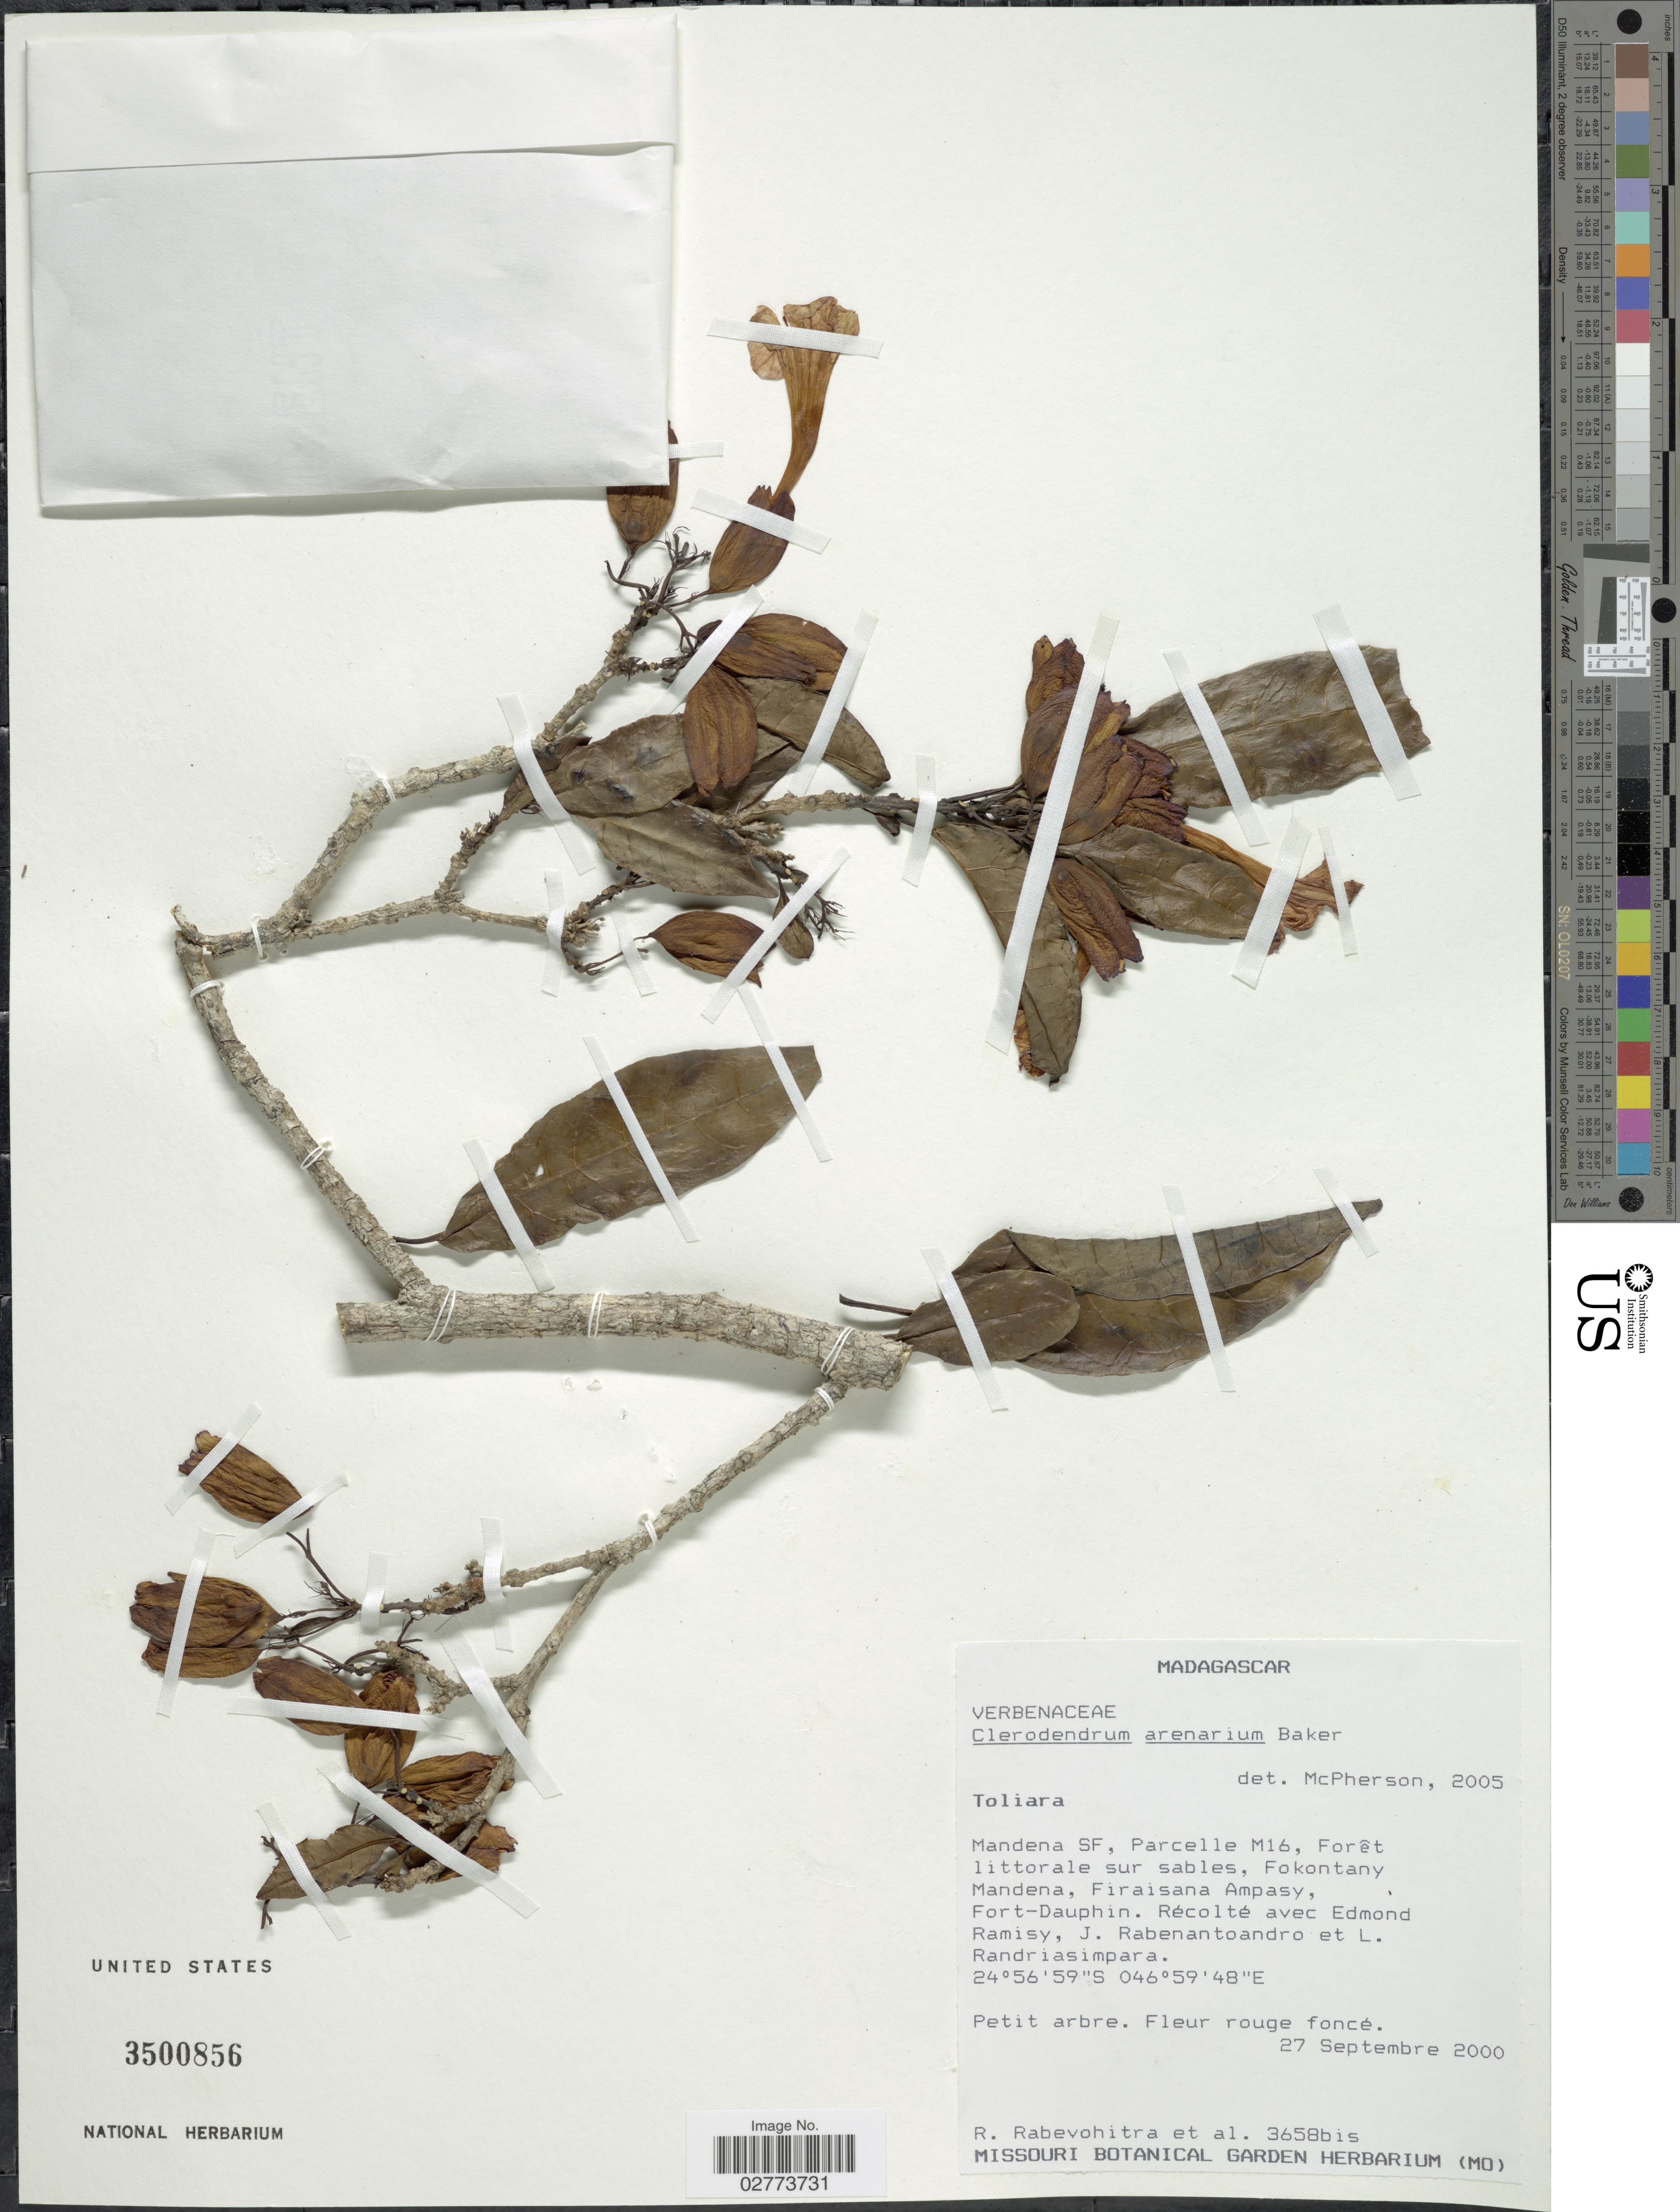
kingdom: Plantae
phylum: Tracheophyta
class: Magnoliopsida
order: Lamiales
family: Lamiaceae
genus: Clerodendrum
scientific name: Clerodendrum arenarium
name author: Baker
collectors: R. Rabevohitra, E. Ramisy, J. Rabenantoandro & L. Randriasimpara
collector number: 3658bis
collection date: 2000-09-27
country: Madagascar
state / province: Anosy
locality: Mandena SF, Parcelle M16, Forêt littorale sur sables, Fokontany Mandena, Firaisana Ampasy, Fort-Dauphin.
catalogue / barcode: US 3500856